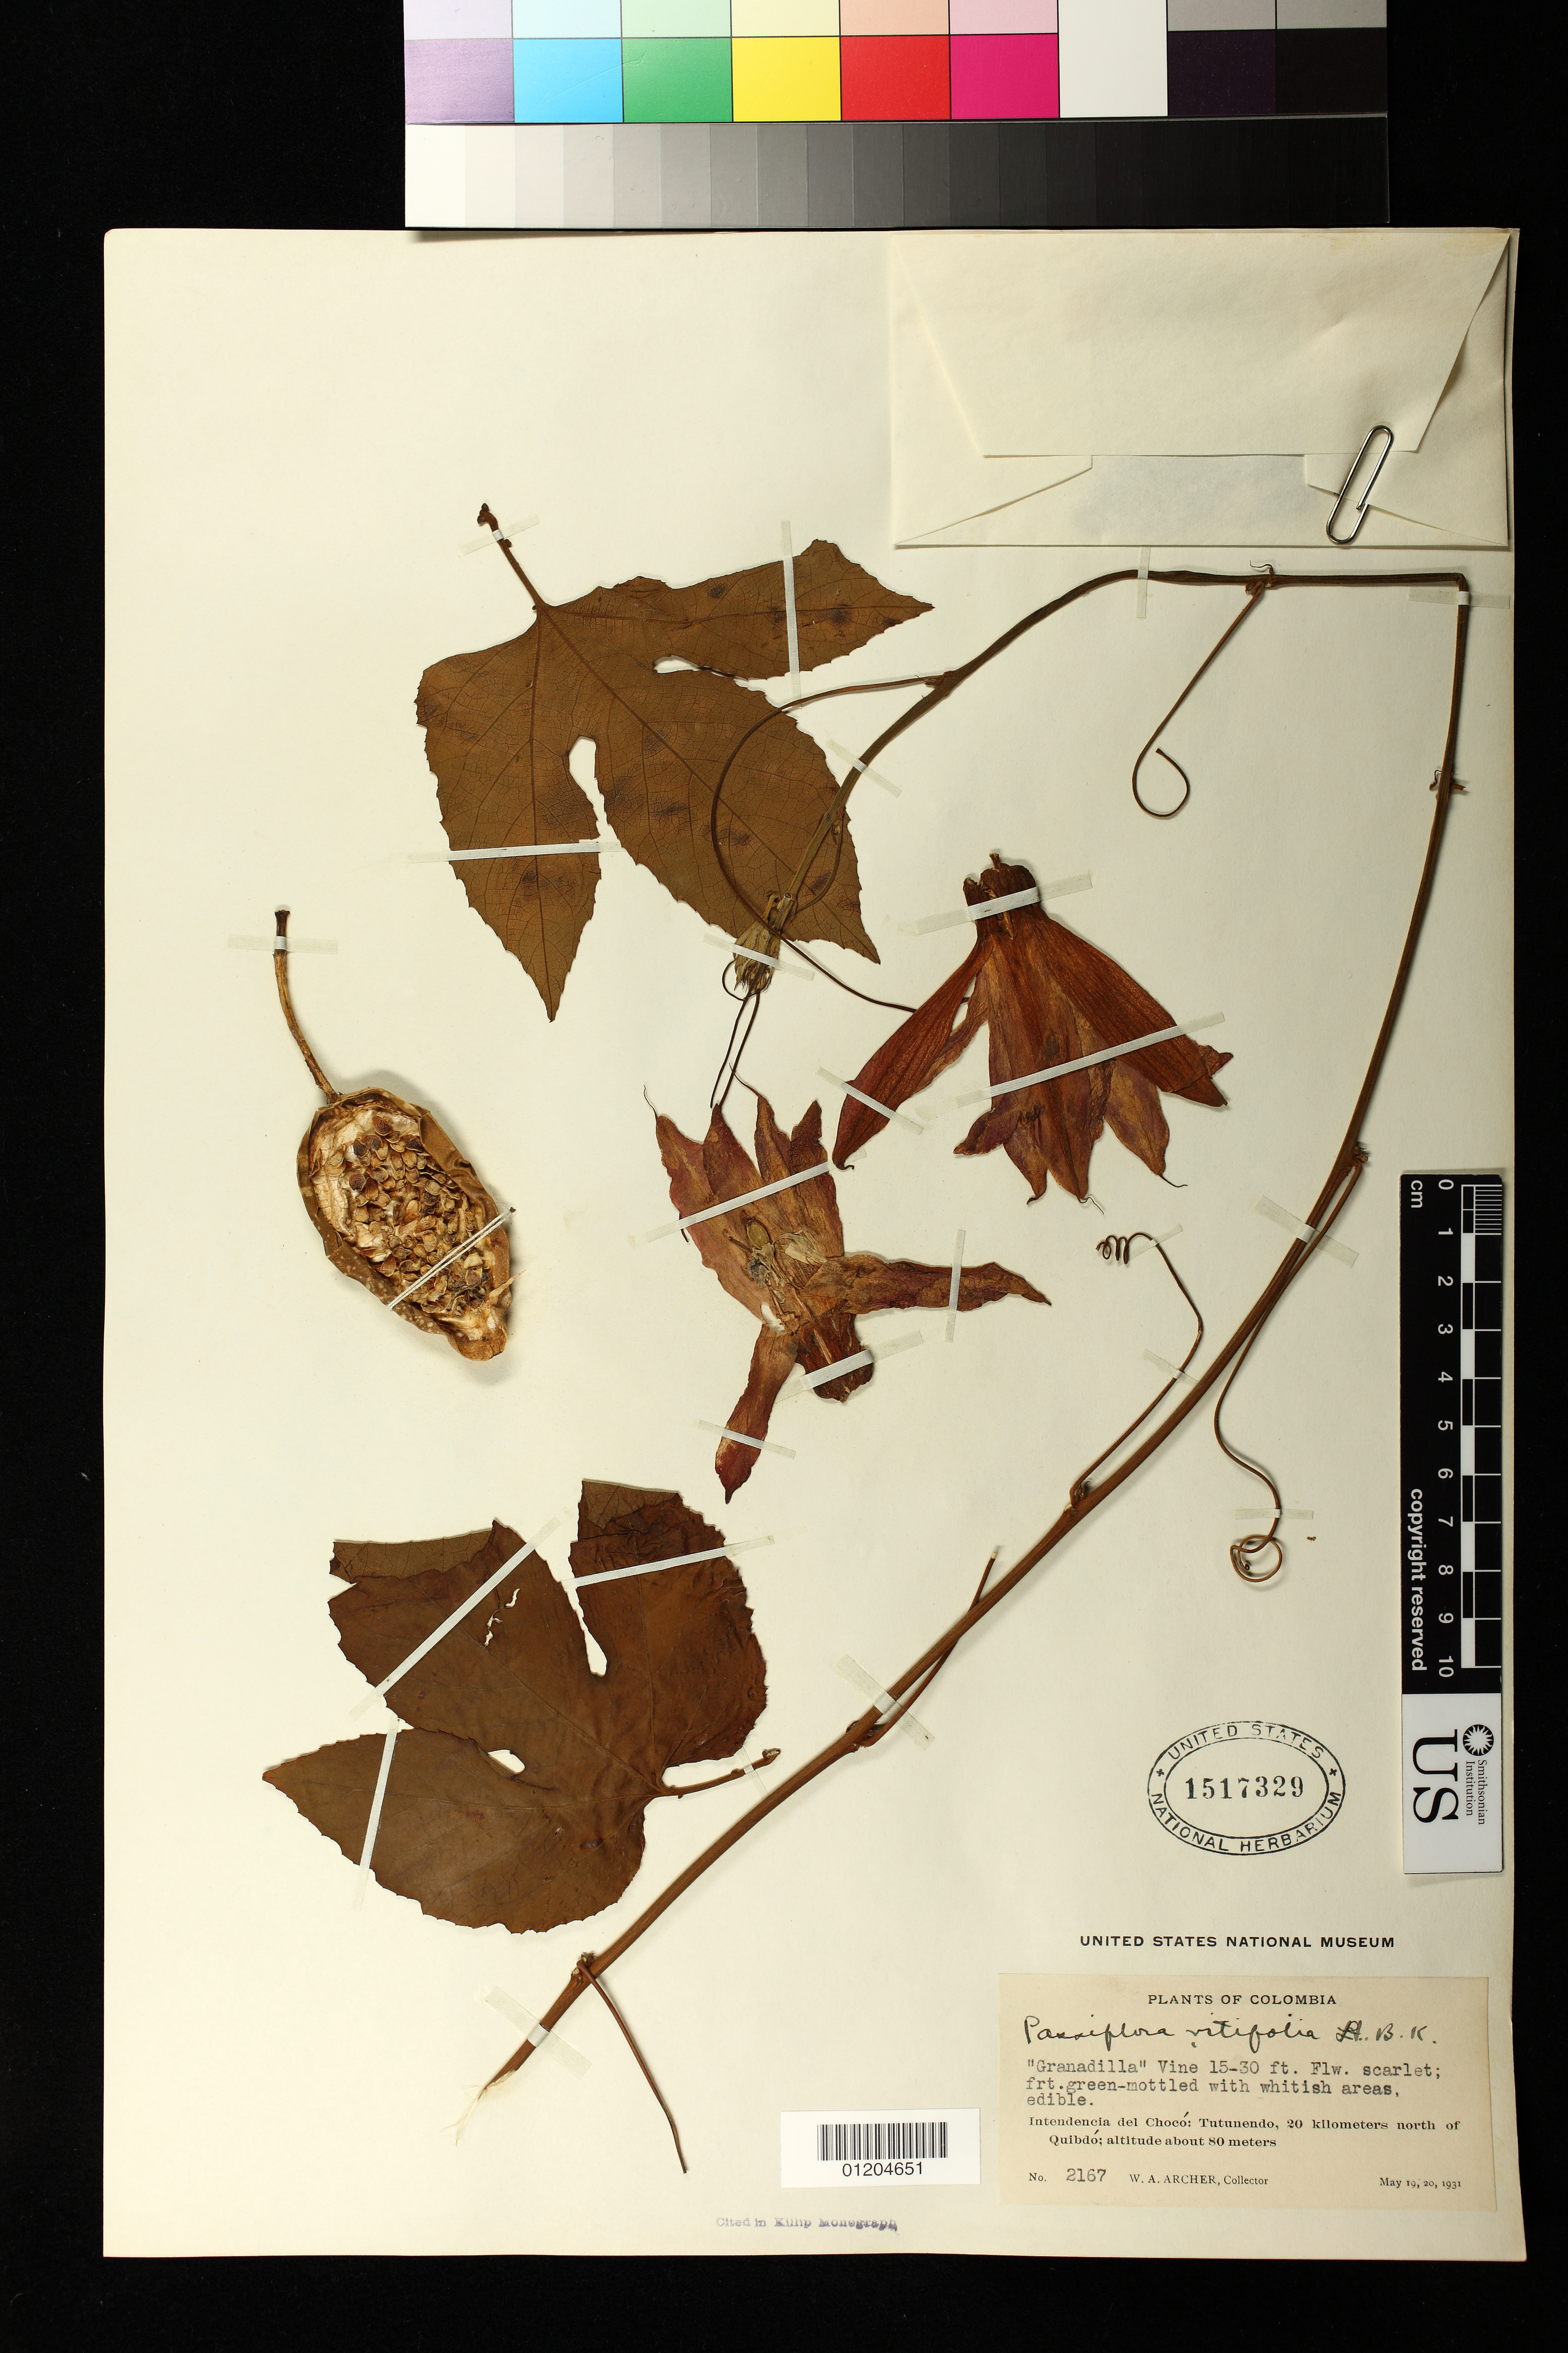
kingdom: Plantae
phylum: Tracheophyta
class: Magnoliopsida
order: Malpighiales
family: Passifloraceae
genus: Passiflora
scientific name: Passiflora vitifolia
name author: Kunth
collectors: W. A. Archer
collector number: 2167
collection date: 1931-05-19/1931-05-20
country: Colombia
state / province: Choco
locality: Tutunendo, 20 kilometers north of Quibdo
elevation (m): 80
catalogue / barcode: US 1517329